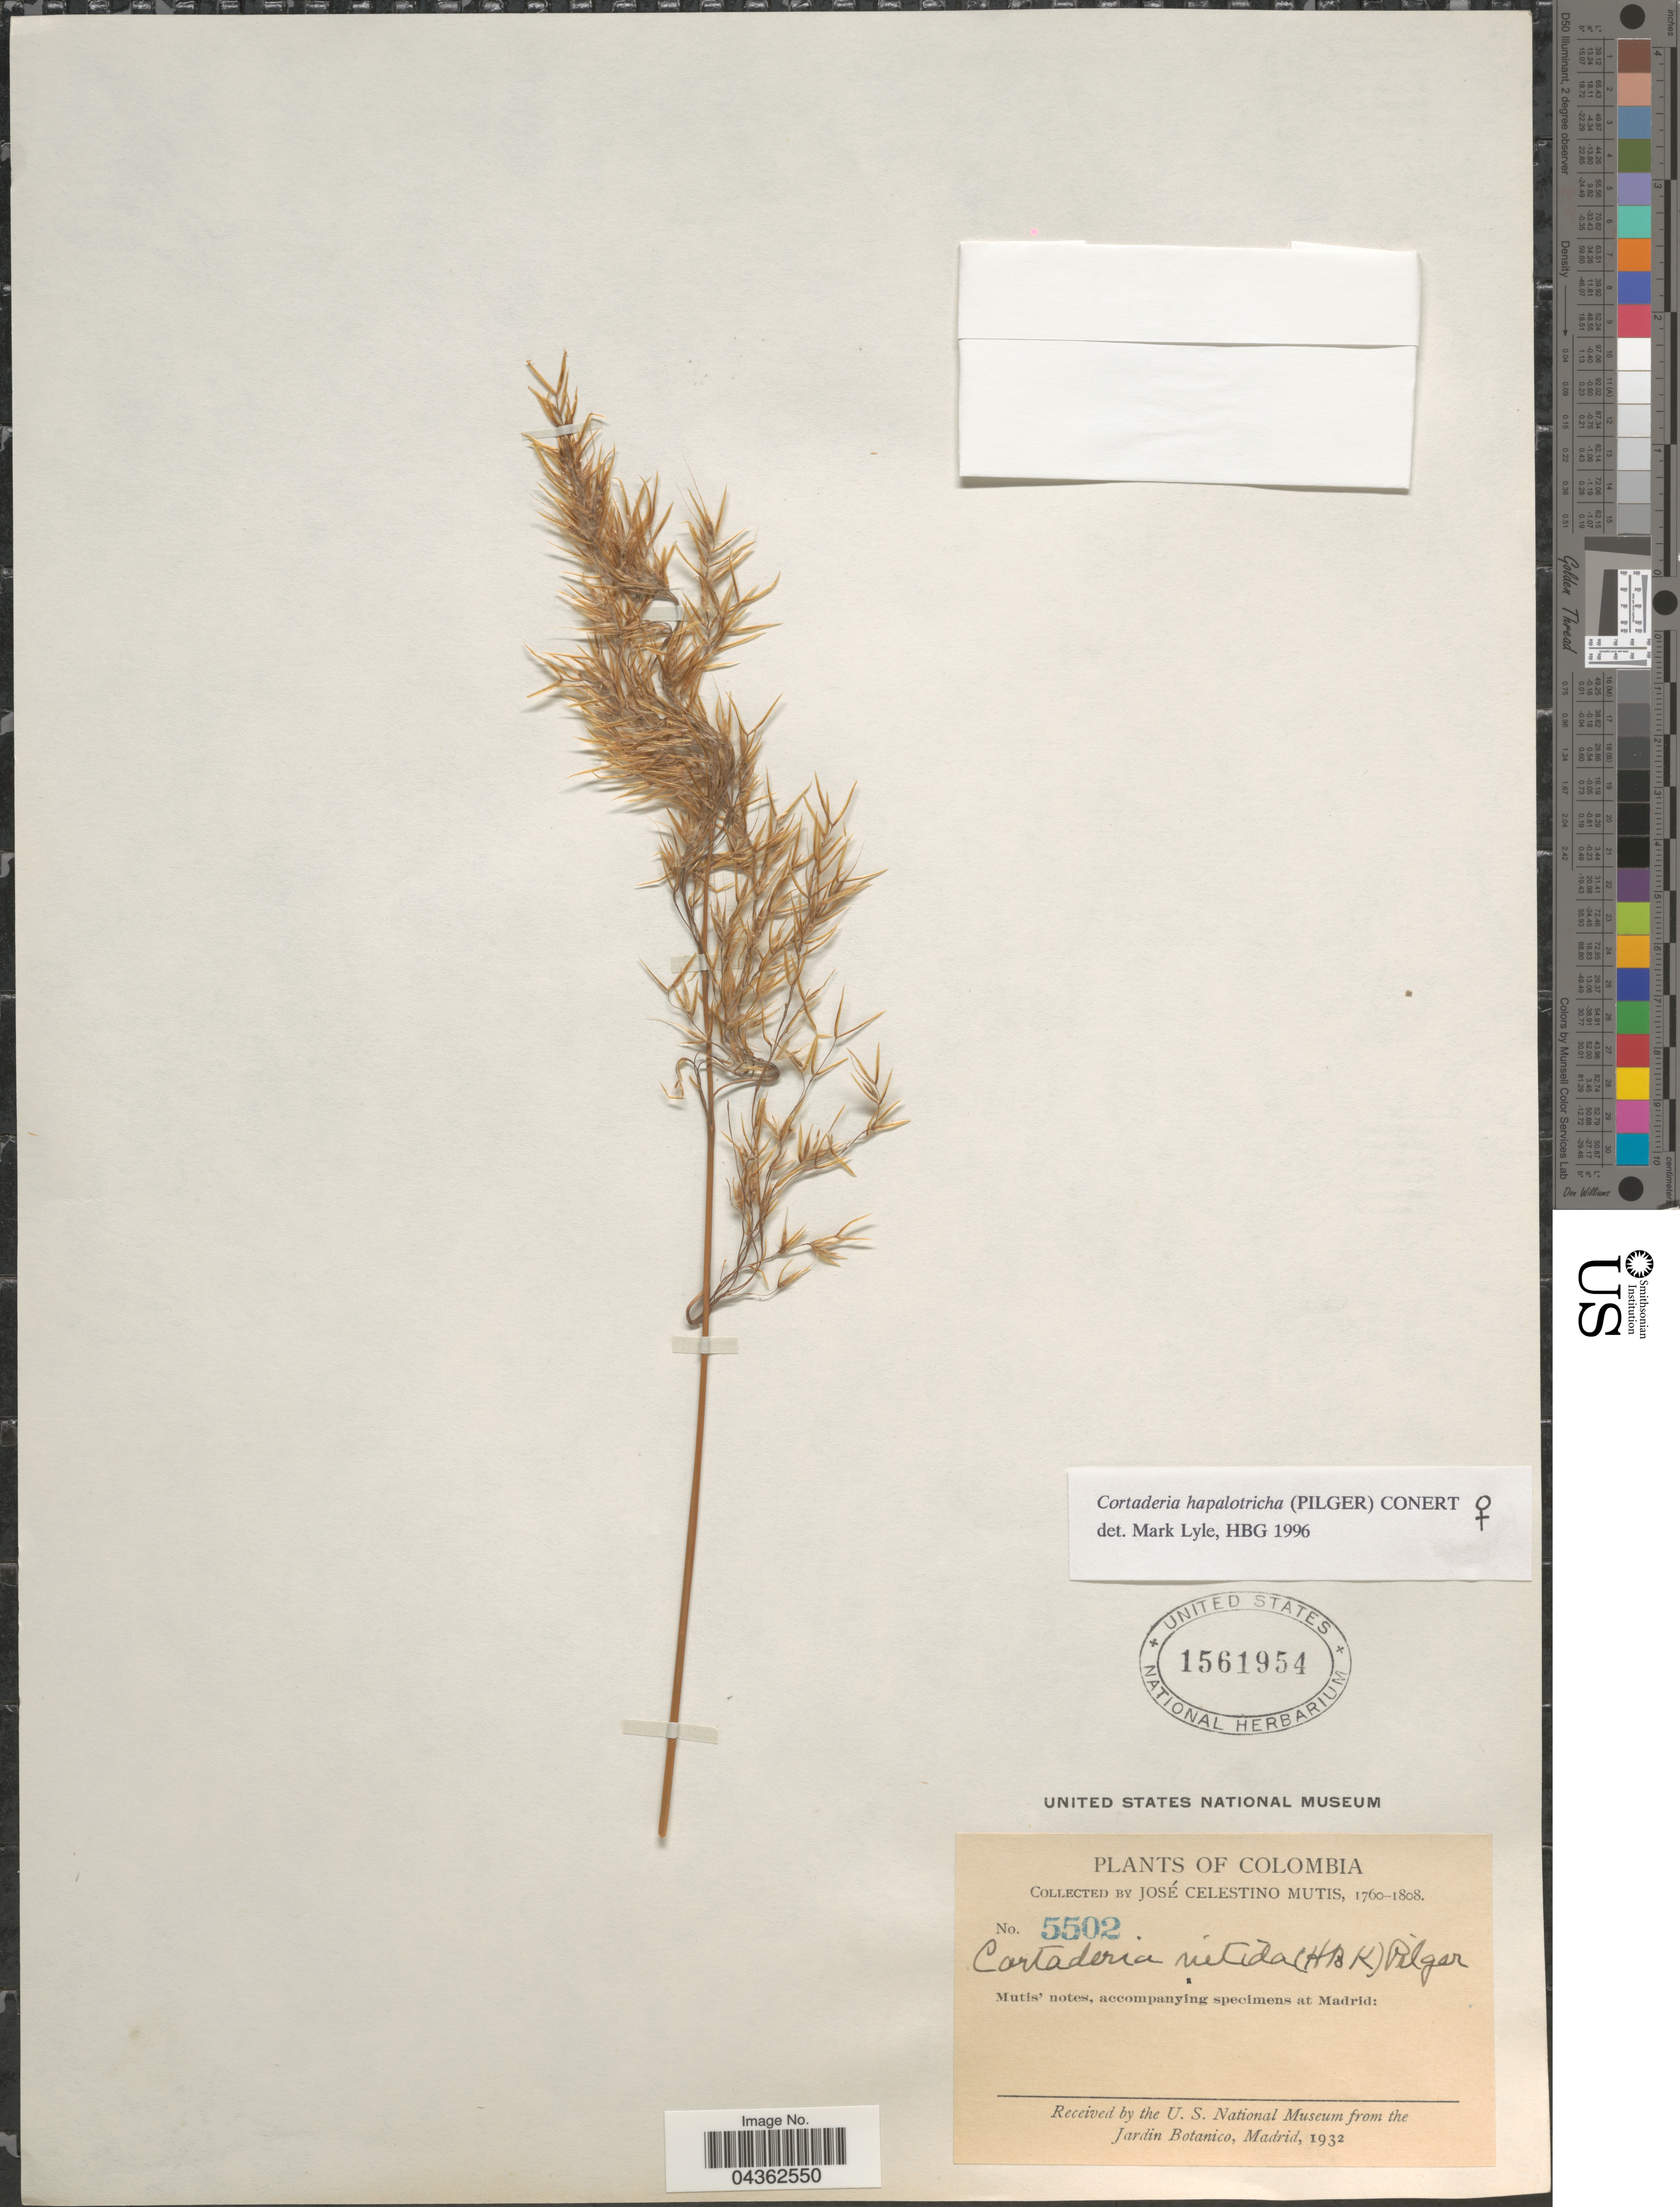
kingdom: Plantae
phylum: Tracheophyta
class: Liliopsida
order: Poales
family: Poaceae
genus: Cortaderia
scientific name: Cortaderia hapalotricha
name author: (Pilg.) Conert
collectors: J. C. B. Mutis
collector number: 5502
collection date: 1760/1808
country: Colombia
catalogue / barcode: US 1561954